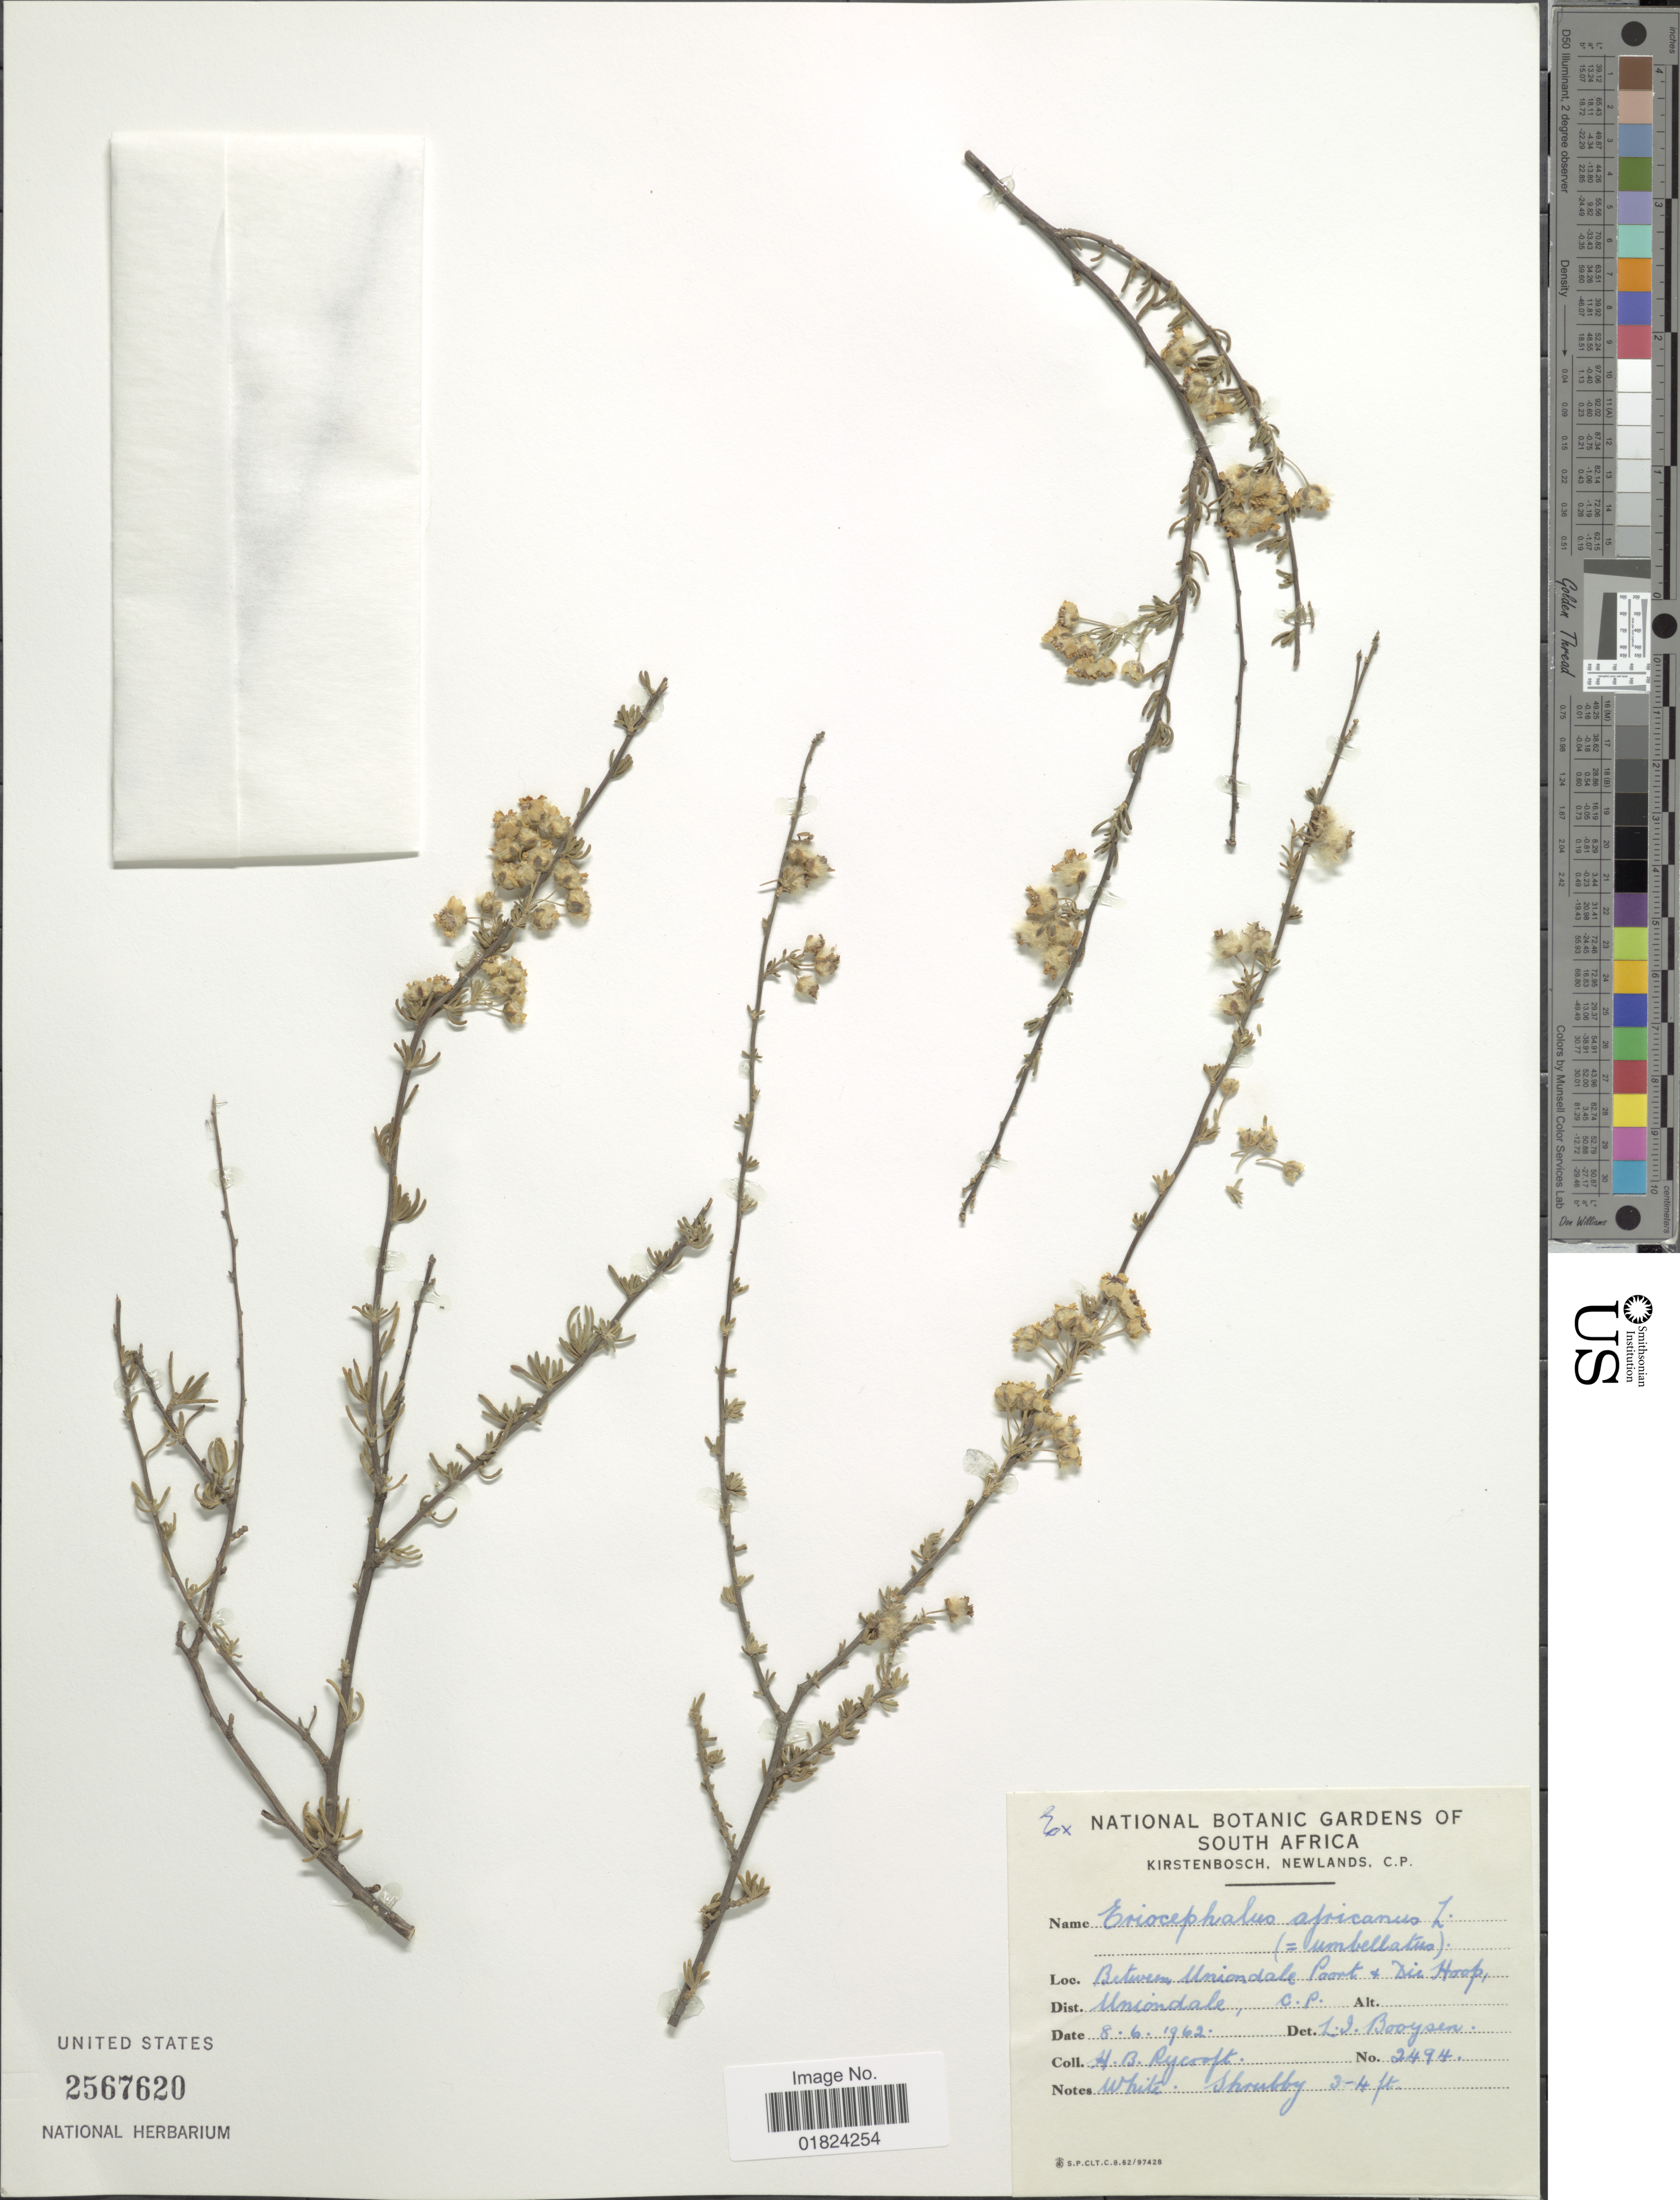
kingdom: Plantae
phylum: Tracheophyta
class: Magnoliopsida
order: Asterales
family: Asteraceae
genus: Eriocephalus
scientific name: Eriocephalus africanus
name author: L.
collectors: H. Rycroft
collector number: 2494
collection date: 1962-06-08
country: South Africa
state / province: Western Cape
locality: Between Uniondale Poort + Die Hoop, Dist. Uniondale.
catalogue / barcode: US 2567620